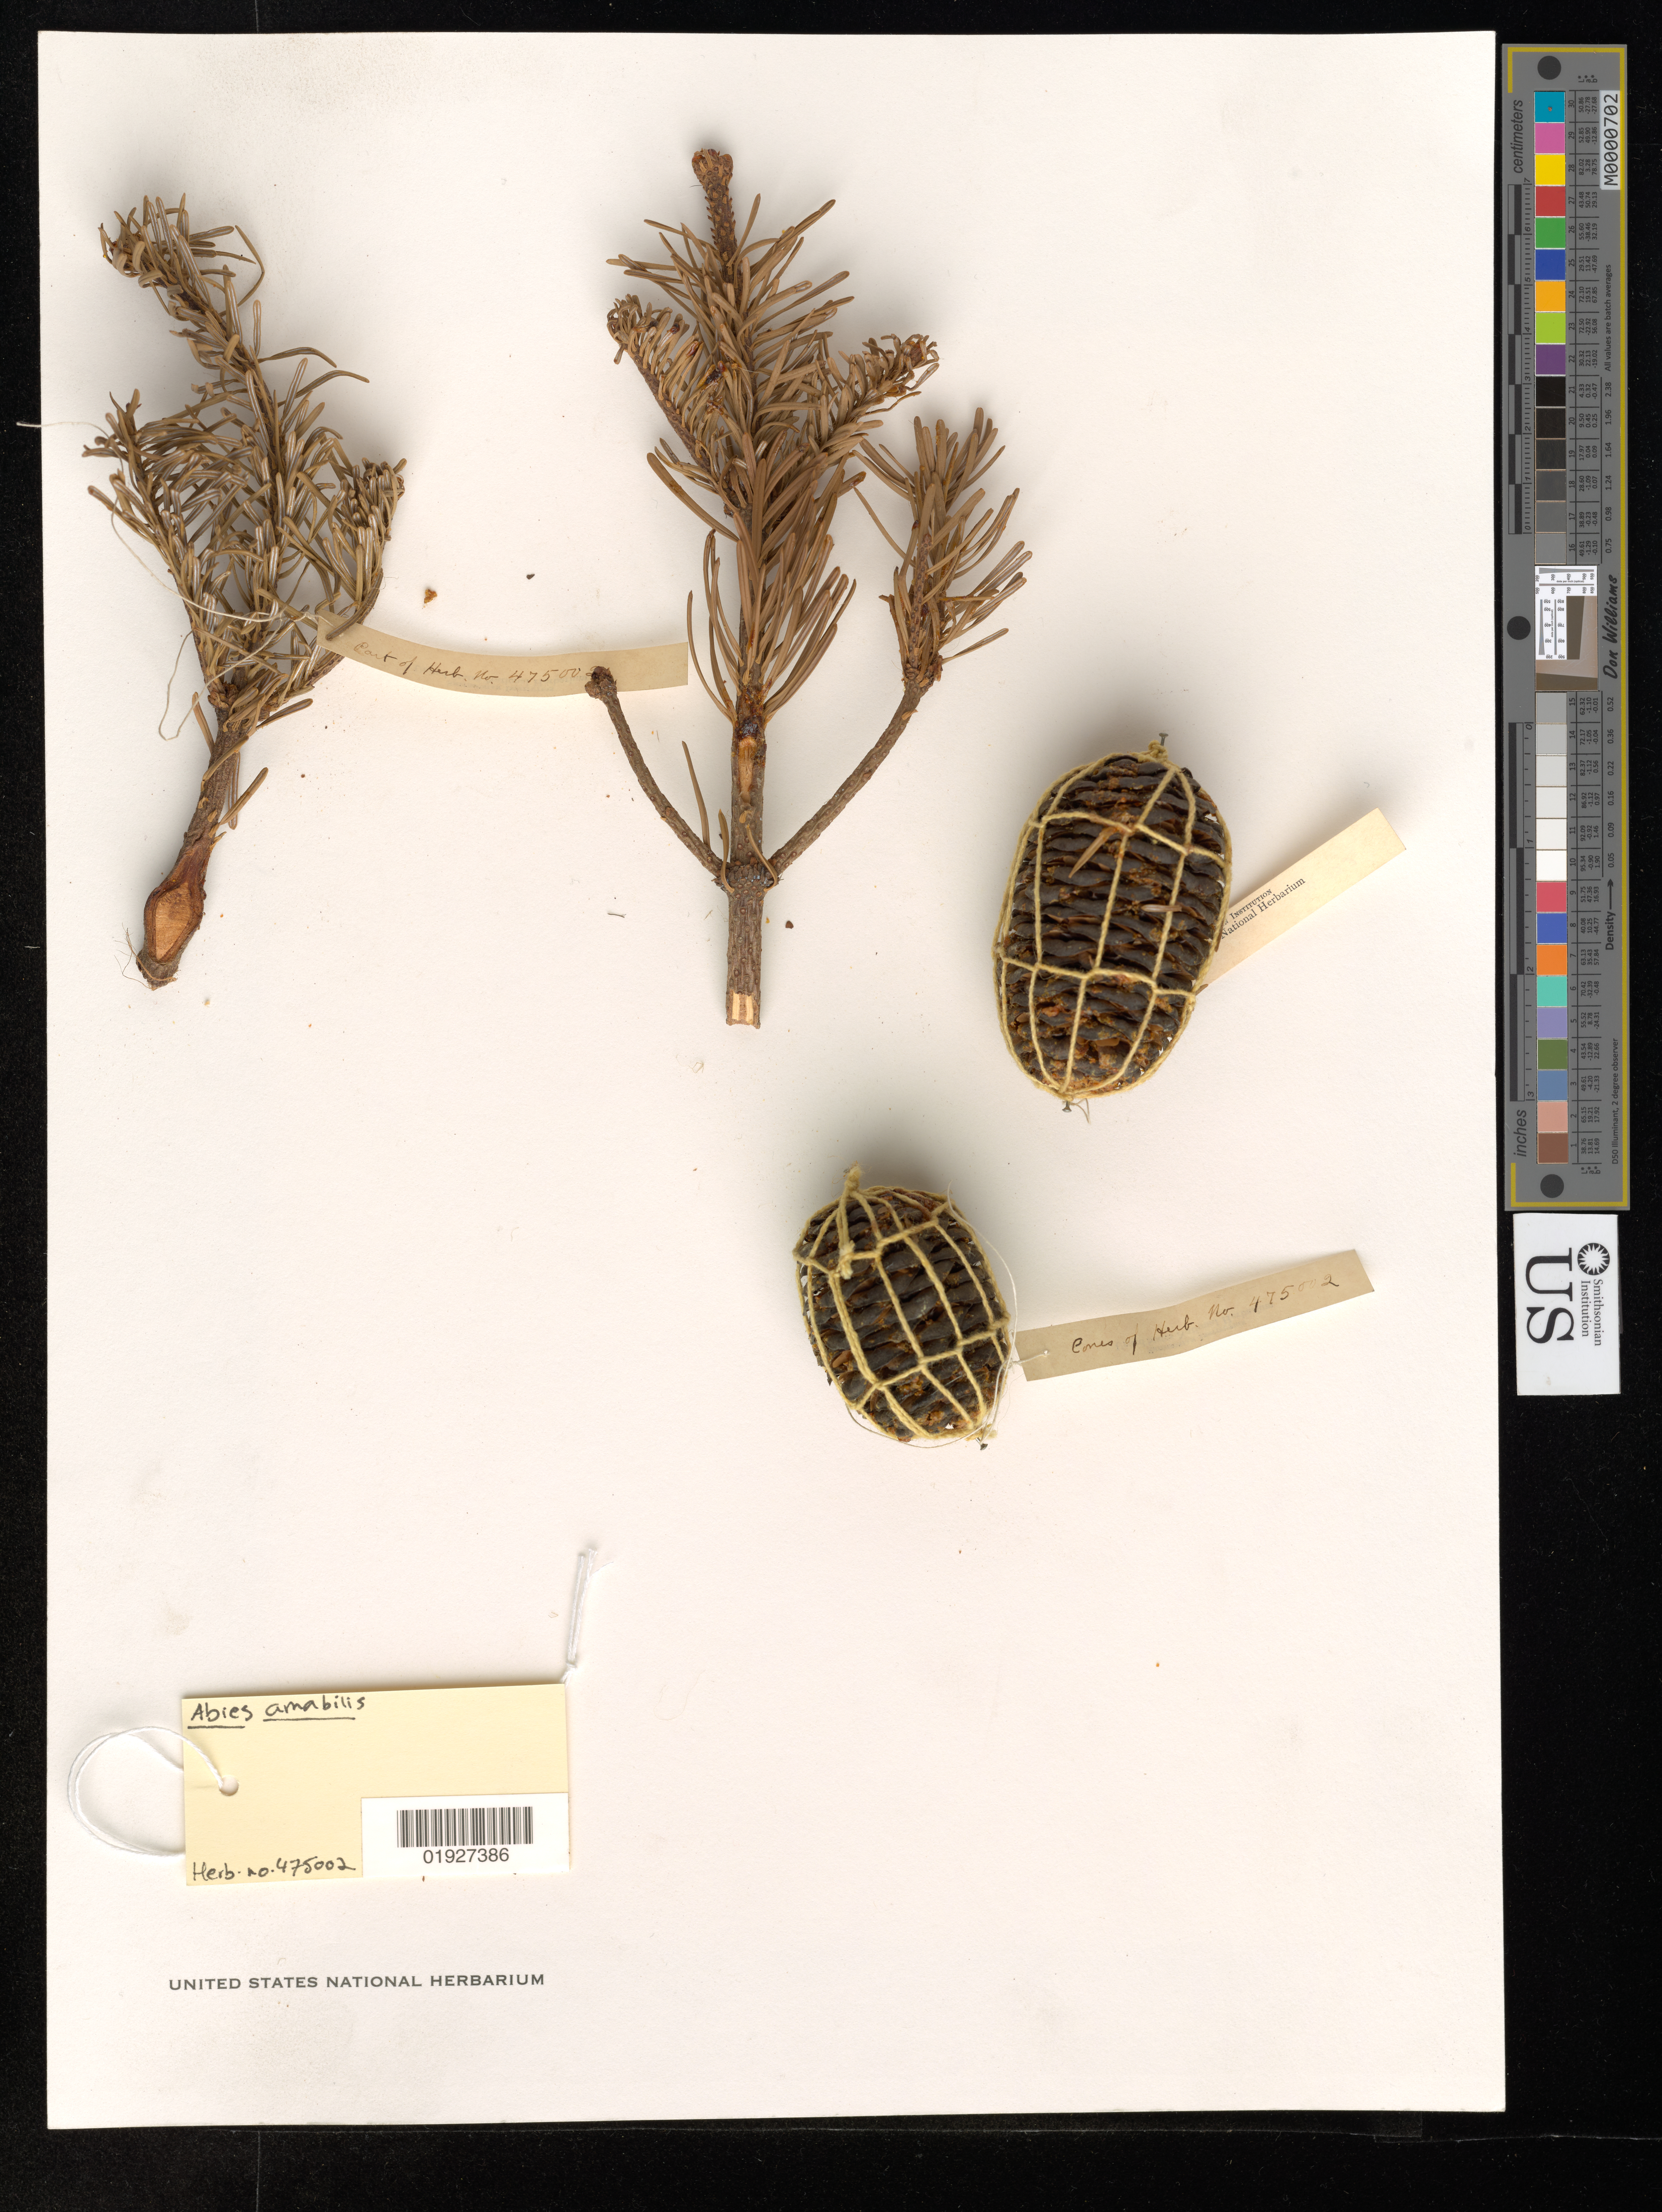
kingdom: Plantae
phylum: Tracheophyta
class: Pinopsida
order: Pinales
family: Pinaceae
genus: Abies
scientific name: Abies amabilis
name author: Douglas ex J. Forbes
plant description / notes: Herb. no. 475002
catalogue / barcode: US 475002